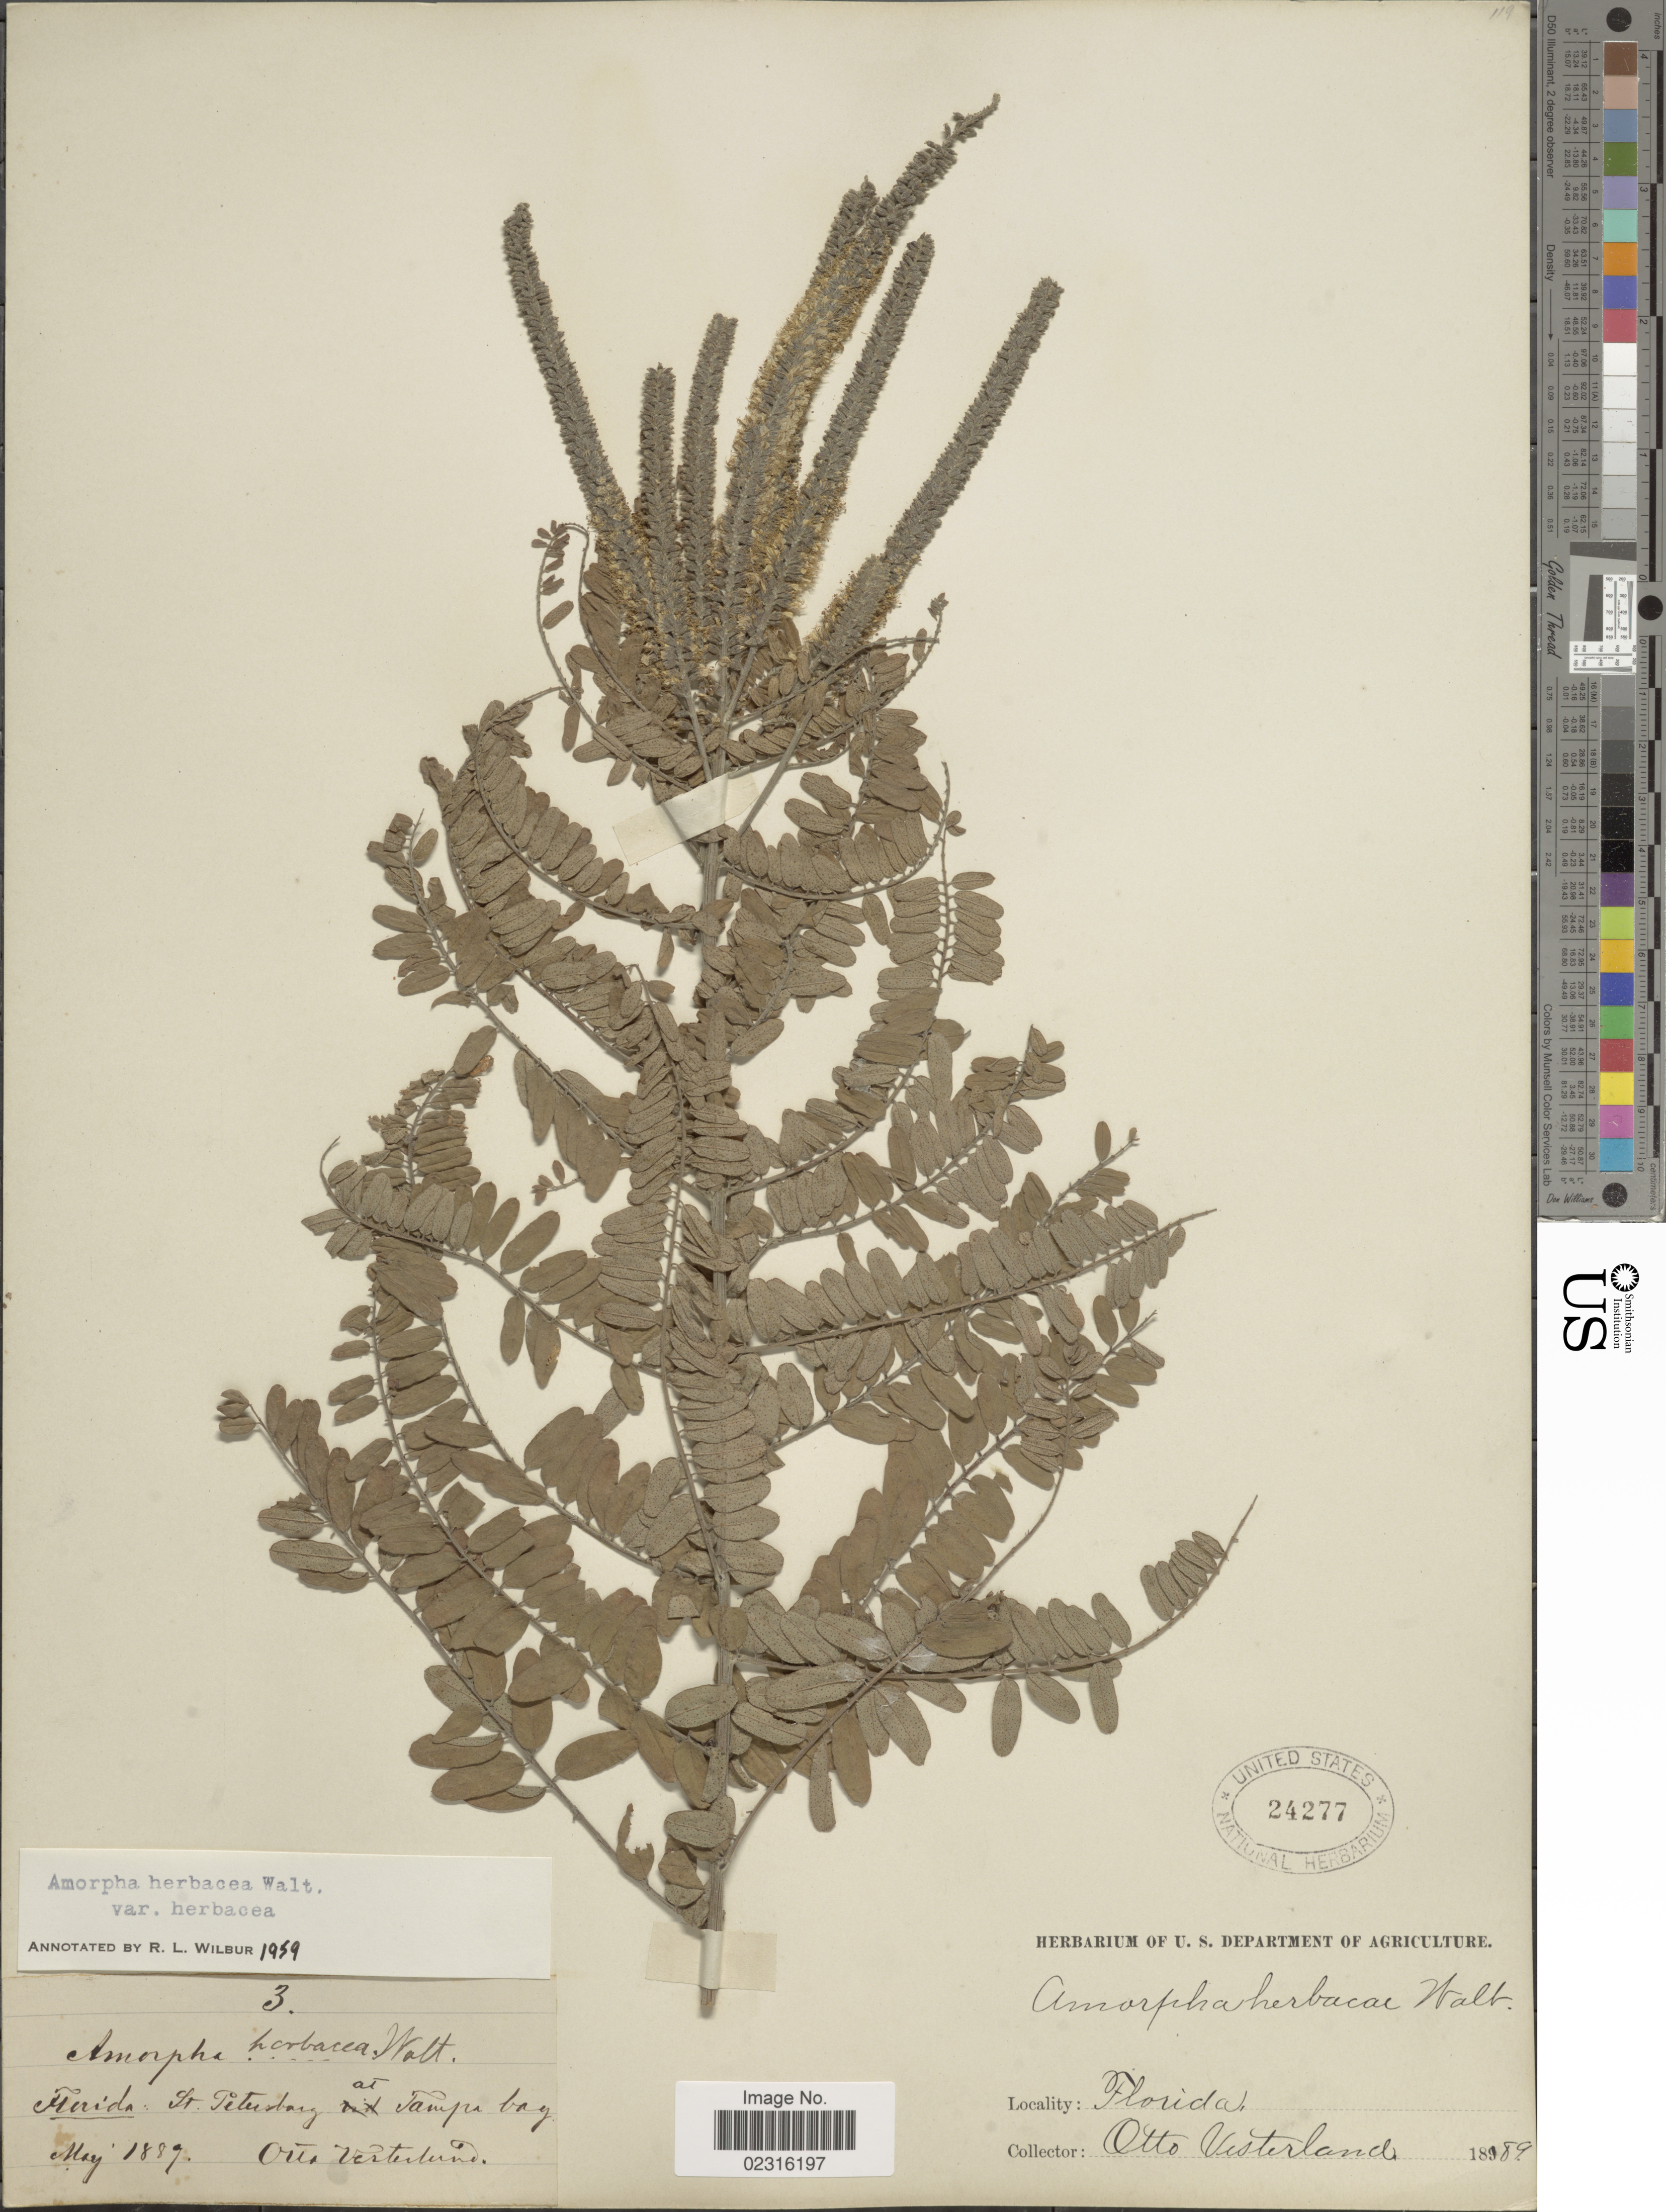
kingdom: Plantae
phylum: Tracheophyta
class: Magnoliopsida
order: Fabales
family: Fabaceae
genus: Amorpha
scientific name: Amorpha herbacea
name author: Schltdl.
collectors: O. Vesterland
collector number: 3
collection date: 1889-05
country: United States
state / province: Florida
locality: St. Petersburg at Tampa bay.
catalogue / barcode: US 24277